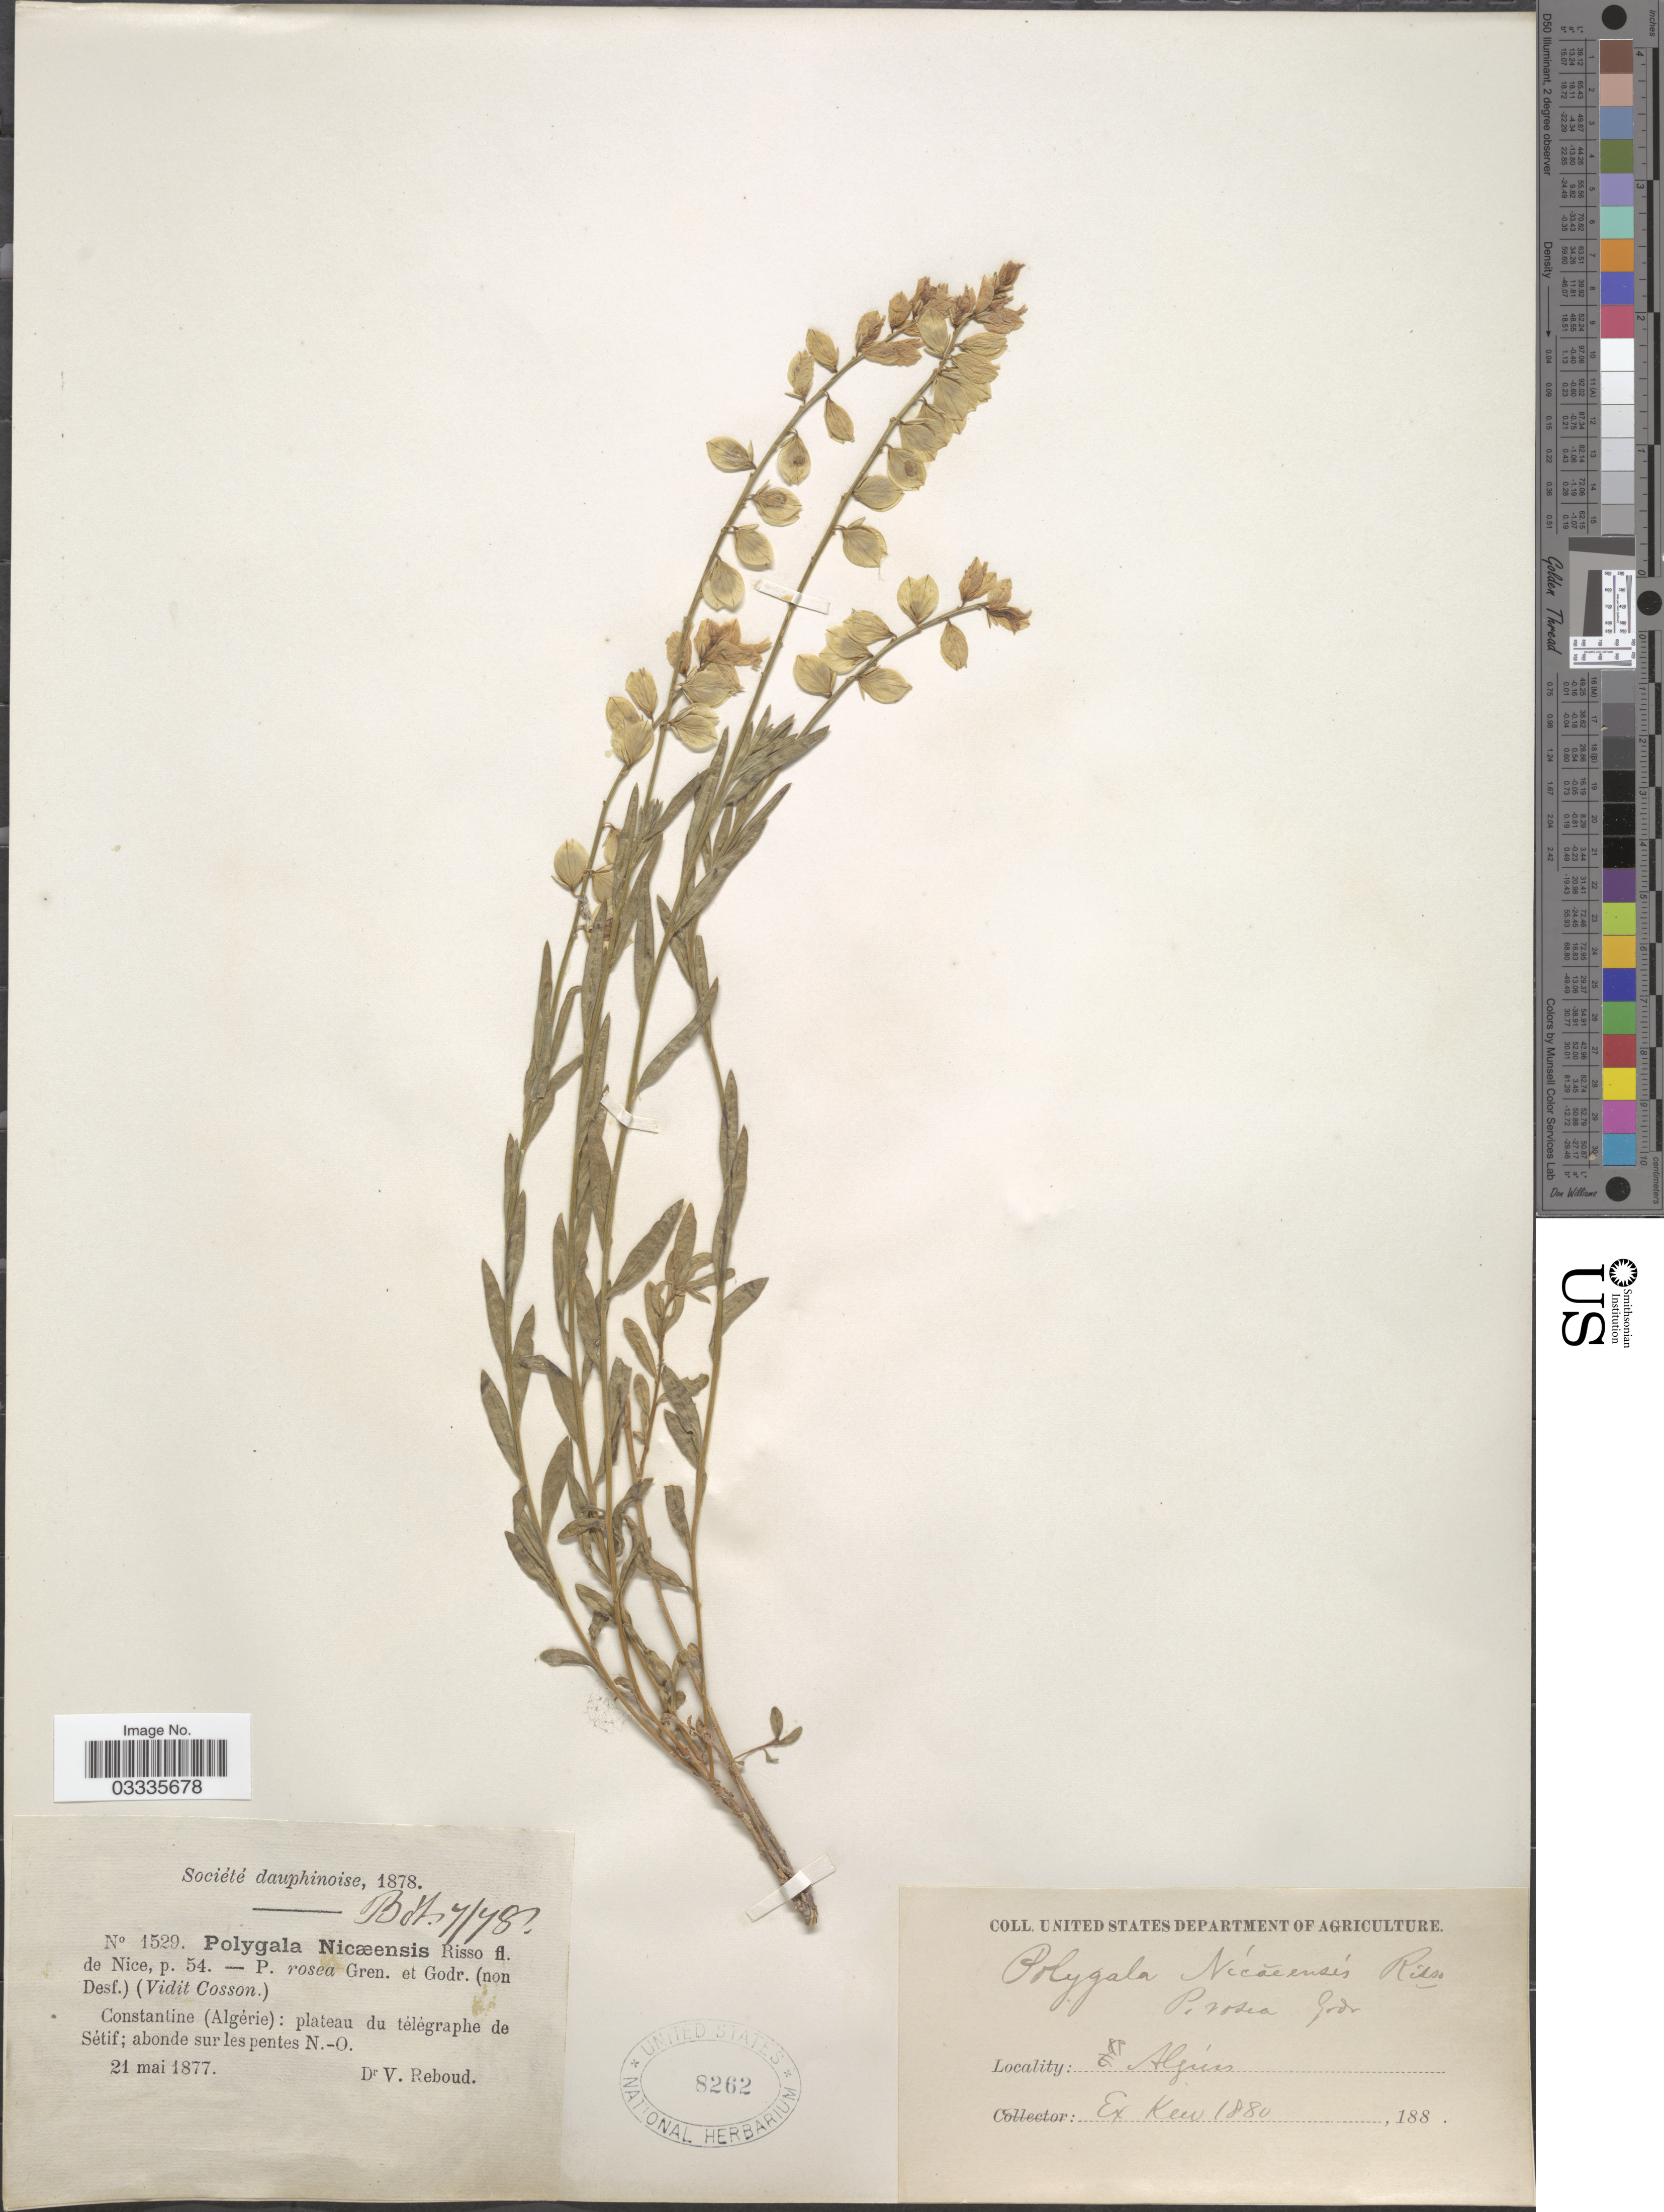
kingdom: Plantae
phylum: Tracheophyta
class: Magnoliopsida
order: Fabales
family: Polygalaceae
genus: Polygala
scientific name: Polygala nicaraguensis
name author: Chodat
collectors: V. Reboud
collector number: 1529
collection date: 1877-05-21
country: Algeria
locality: Constantine: plateau du télégraphe de Sétif; abonde sur les pentes N.-O.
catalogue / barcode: US 8262